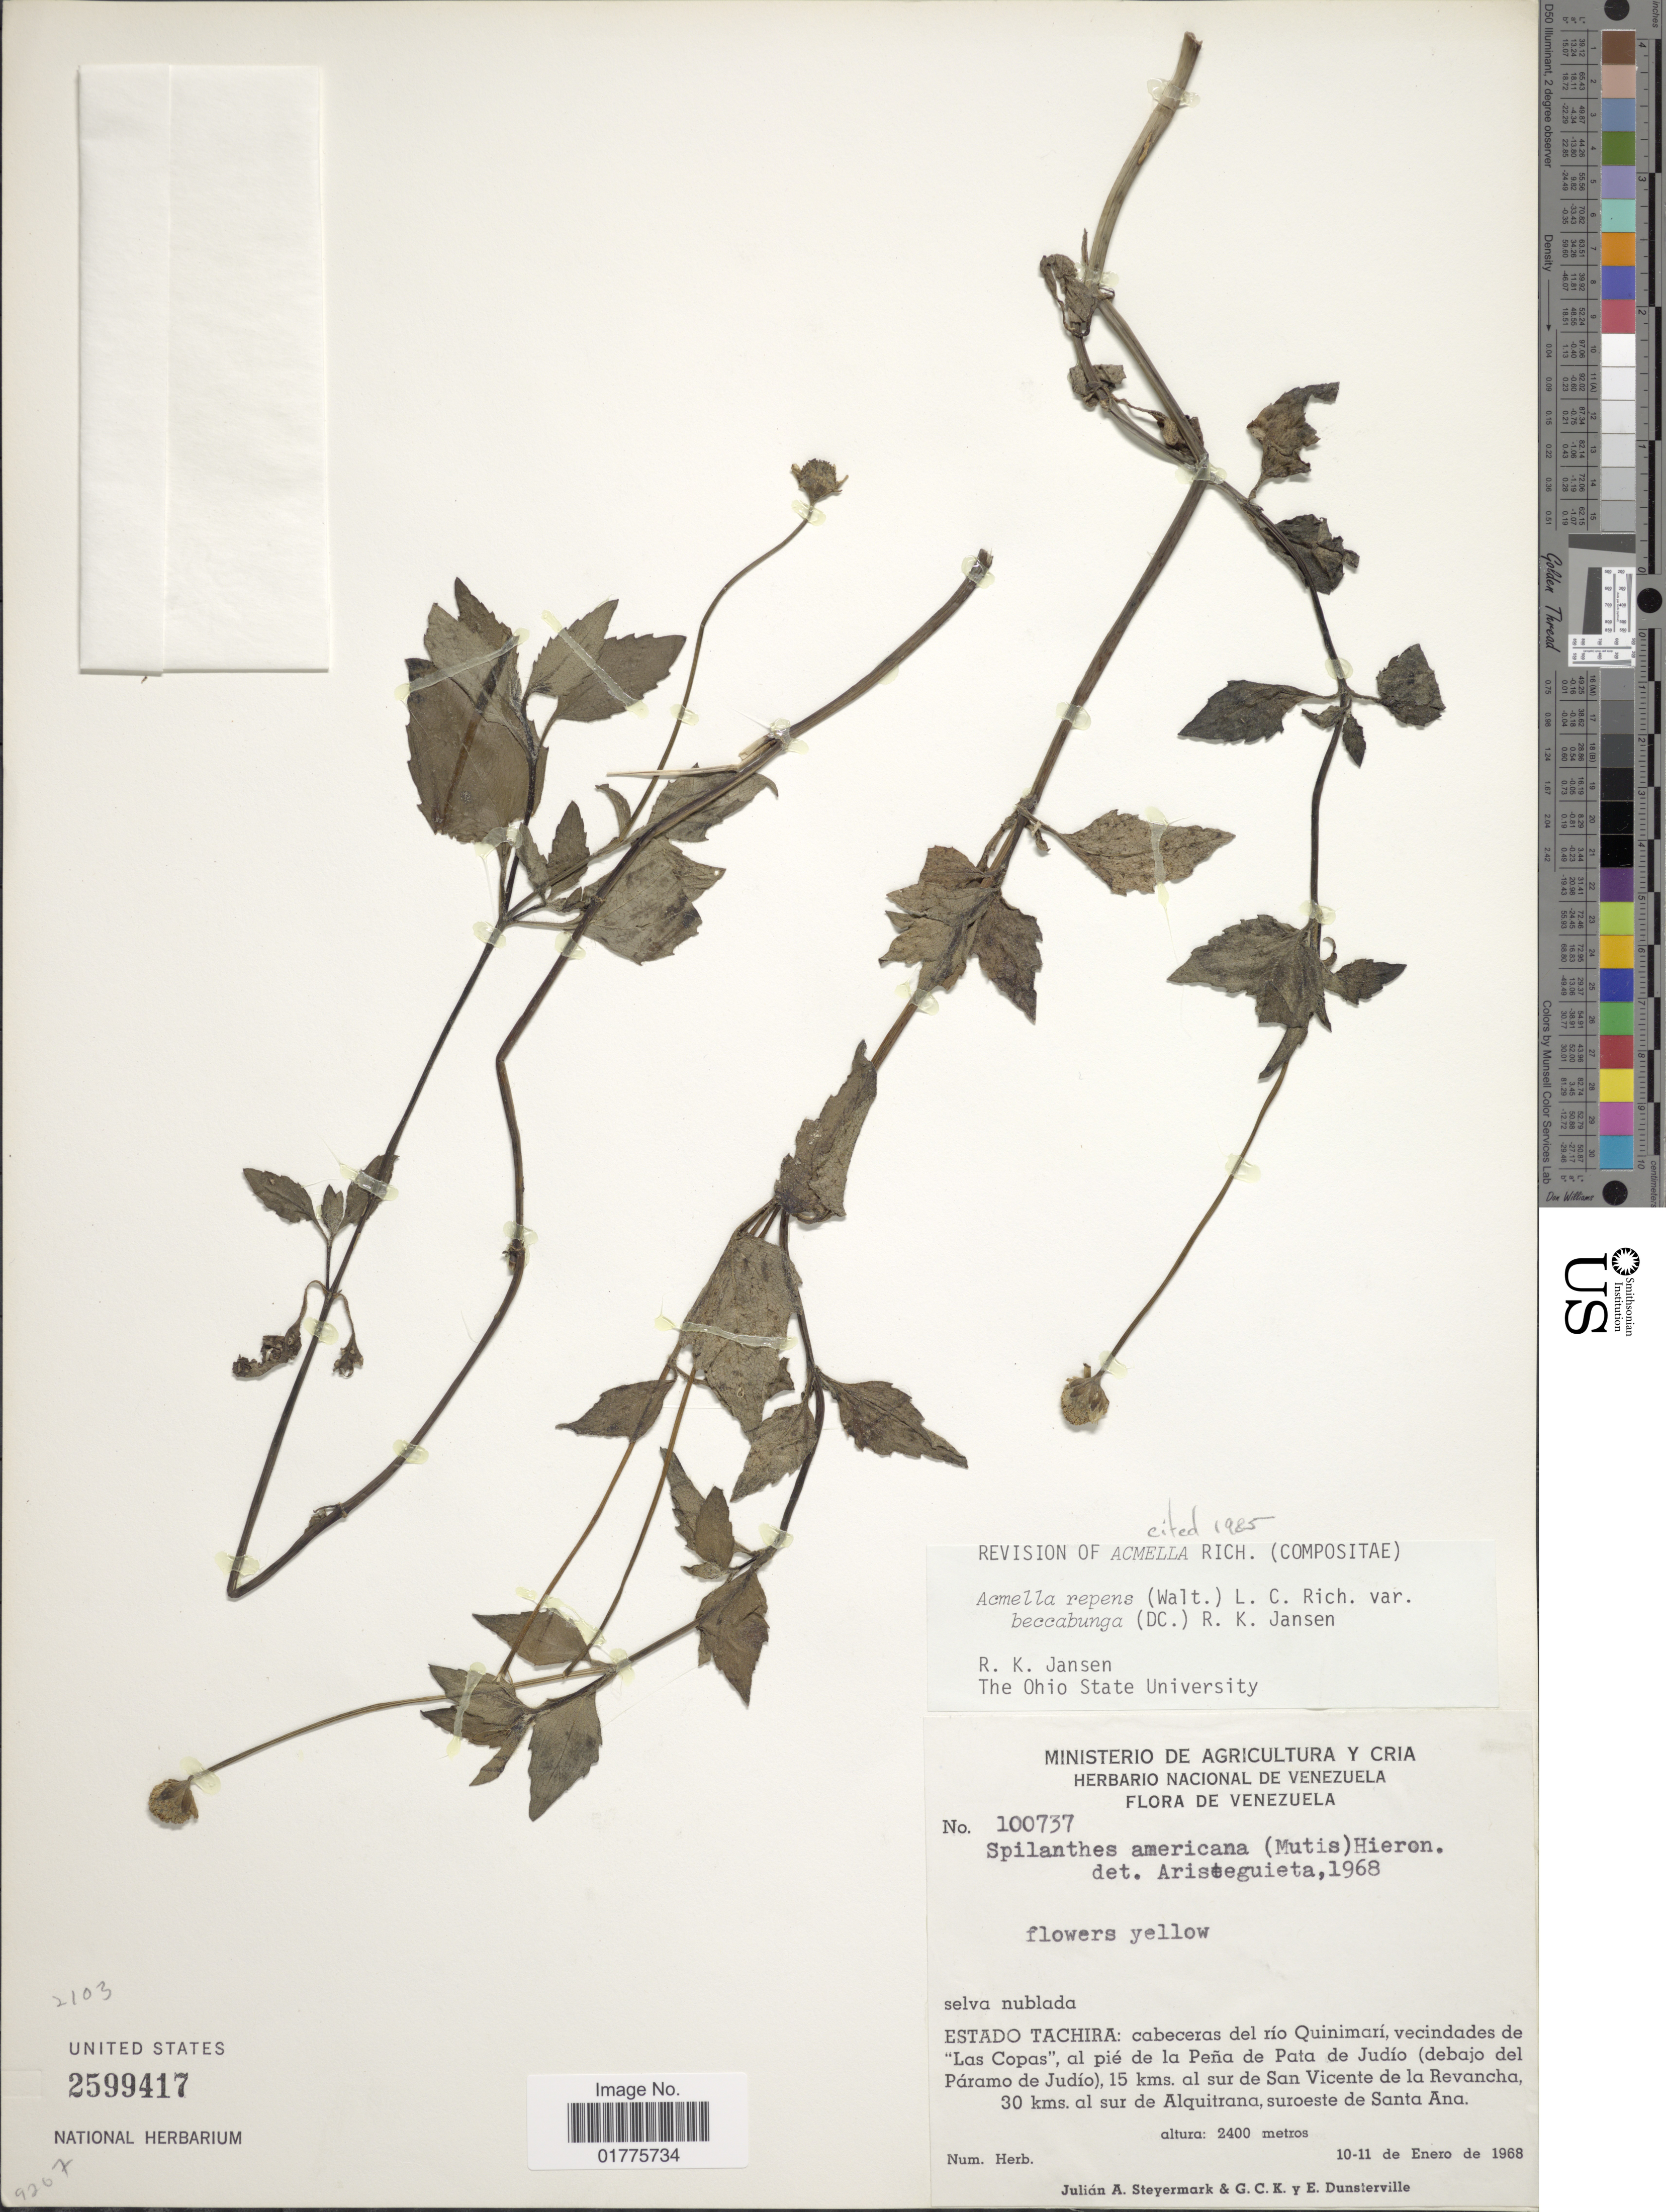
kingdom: Plantae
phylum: Tracheophyta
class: Magnoliopsida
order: Asterales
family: Asteraceae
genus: Acmella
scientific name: Acmella repens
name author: (Walter) Rich.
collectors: J. Steyermark, G. C. K. Dunsterville & E. Dunsterville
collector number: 100737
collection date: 1968-01-10/1968-01-11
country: Venezuela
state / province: Tachira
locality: Cabeceras del río Quinimarí, vecindades de "Las Copas", al pié de la Peña de Judío (debajo del Páramo de Judío), 15 kms. al sur de San Vicente de la Revancha, 30 kms. al sur de Alquitrana, suroeste de Santa Ana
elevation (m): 2400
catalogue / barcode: US 2599417